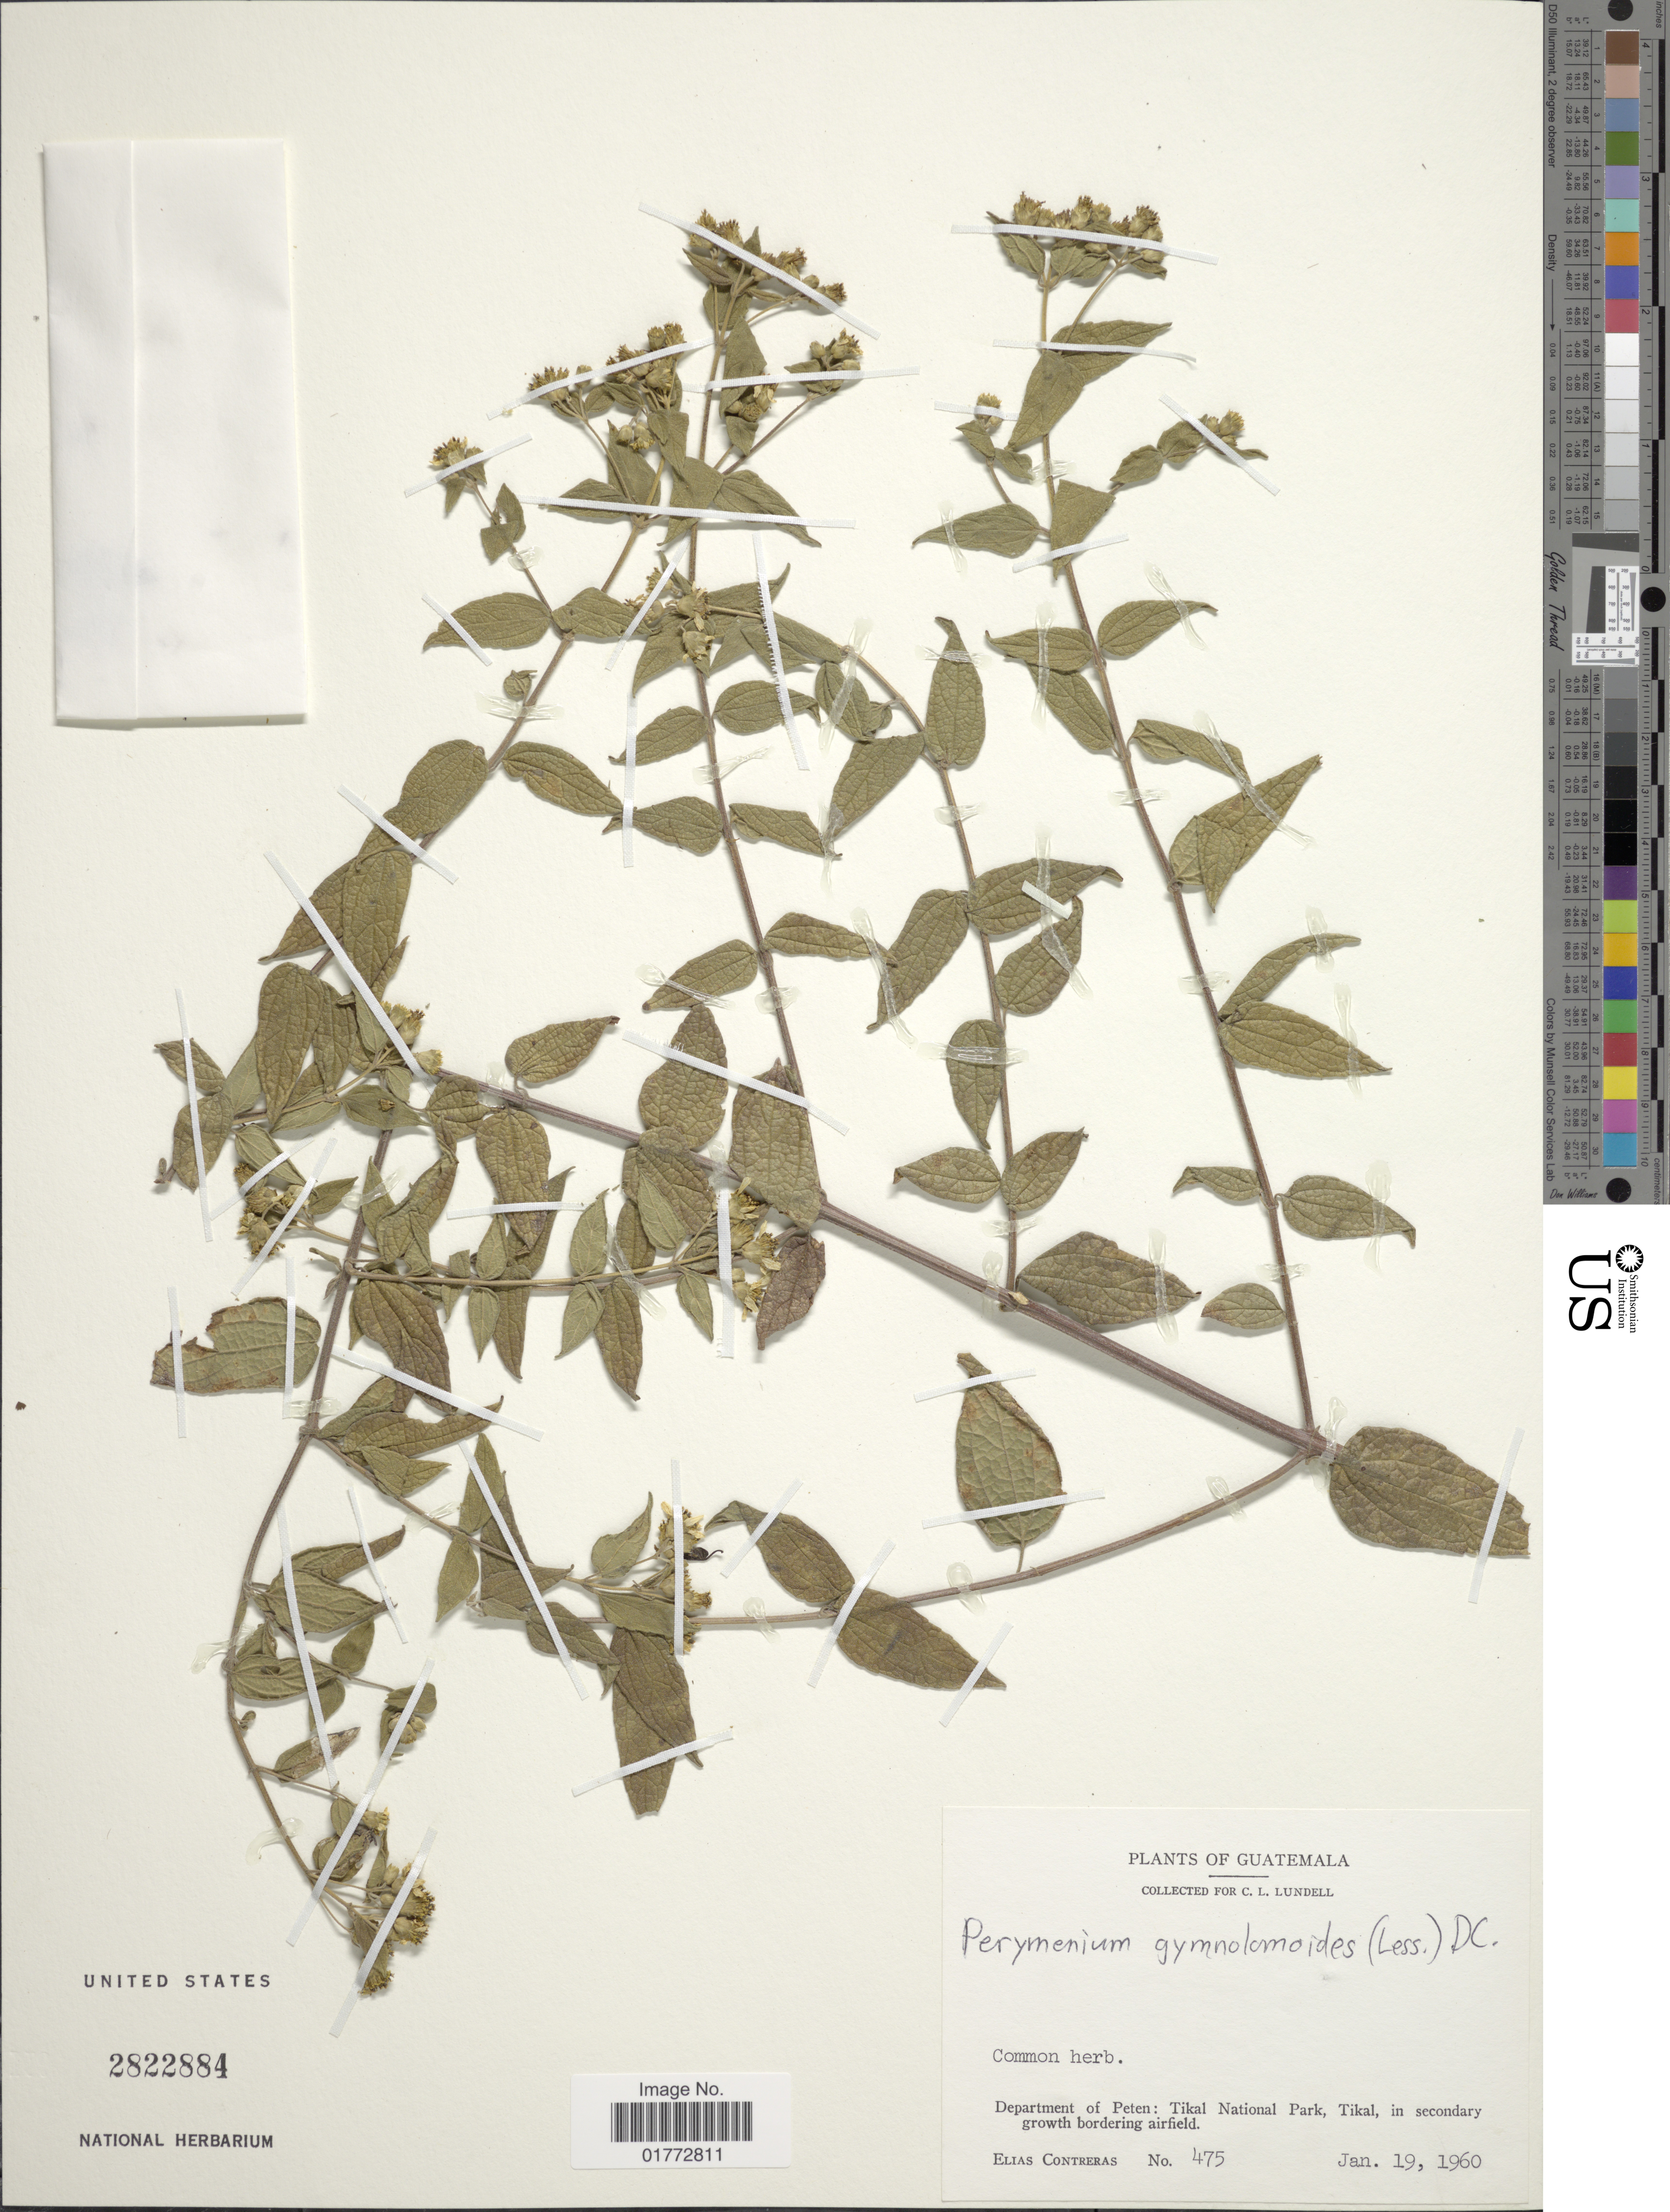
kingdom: Plantae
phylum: Tracheophyta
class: Magnoliopsida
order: Asterales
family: Asteraceae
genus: Perymenium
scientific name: Perymenium gymnolomoides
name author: (Less.) DC.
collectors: E. Contreras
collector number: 475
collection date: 1960-01-19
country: Guatemala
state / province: El Petén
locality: Tikal National Park, Tikal, in secondary growth bordering airfield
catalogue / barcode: US 2822884